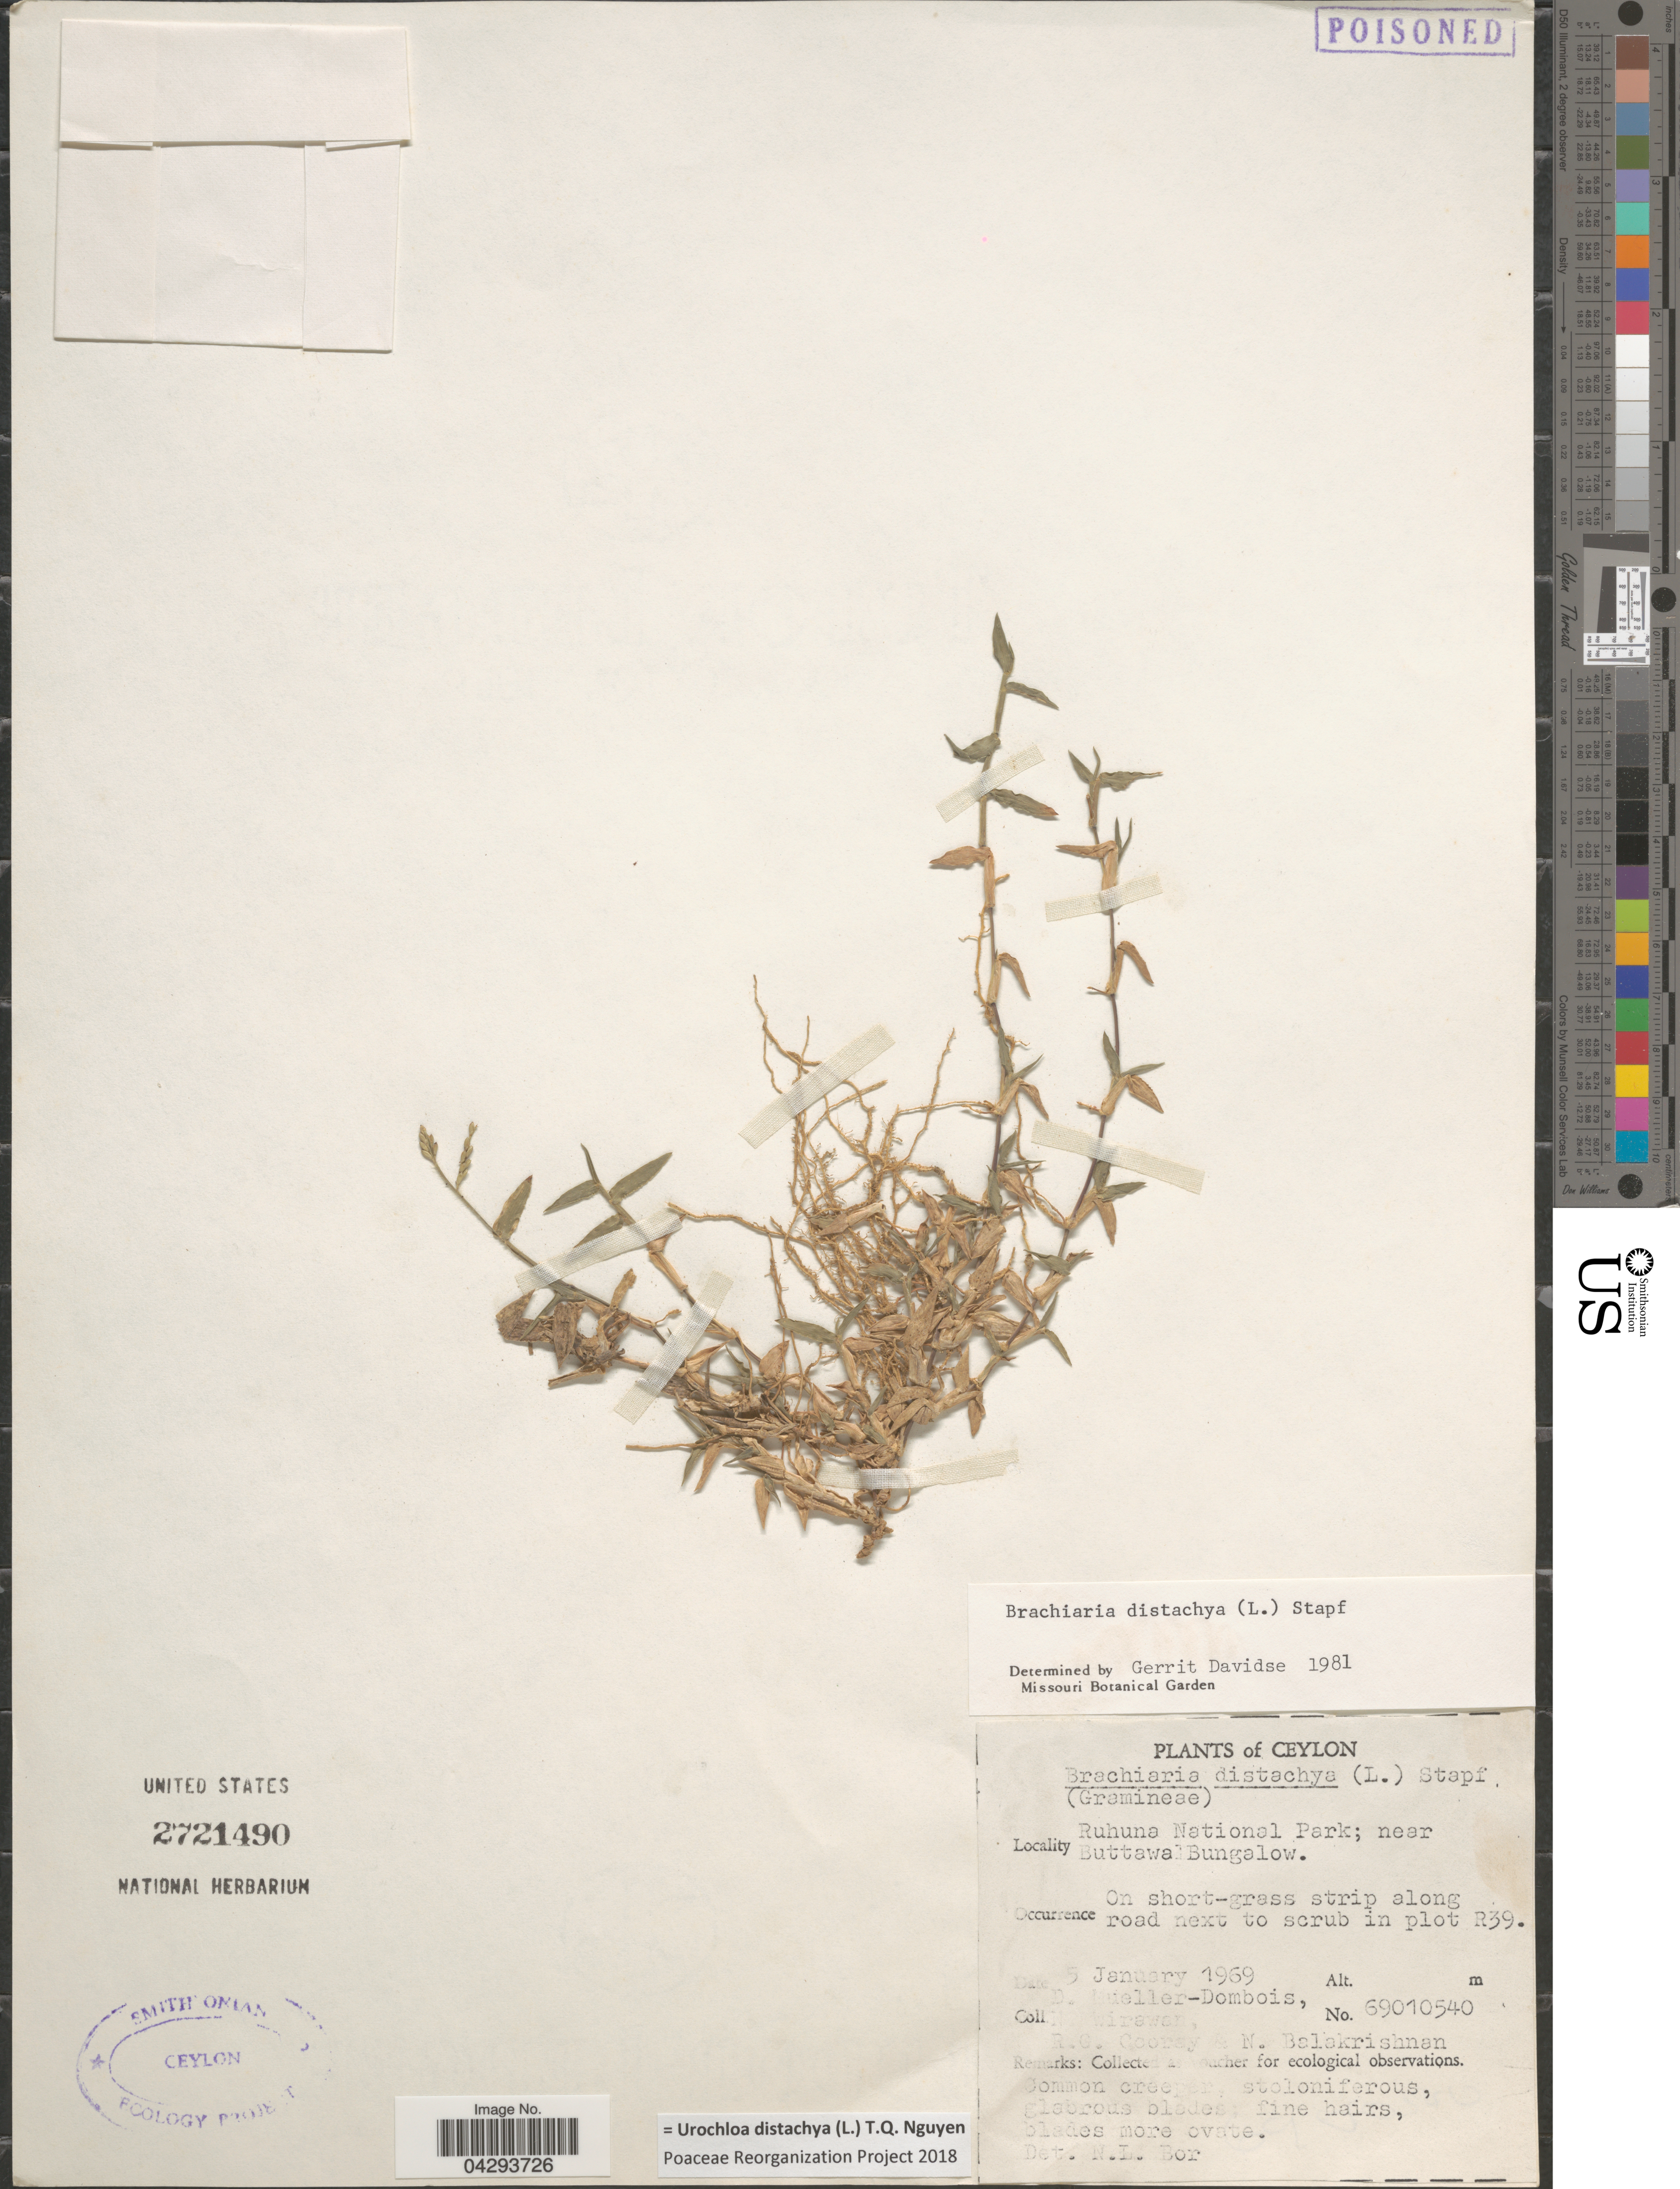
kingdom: Plantae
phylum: Tracheophyta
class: Liliopsida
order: Poales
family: Poaceae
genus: Urochloa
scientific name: Urochloa distachya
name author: (L.) T.Q. Nguyen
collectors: D. Meuller-Dombois, N. Wirawan, R. Cooray & N. Balakrishnan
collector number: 69010540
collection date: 1969-01-05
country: Sri Lanka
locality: Ceylon. Ruhuna National Park; near Buttawal Bungelow. On short-grass strip along road next to scrub in plot R39.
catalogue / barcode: US 2721490